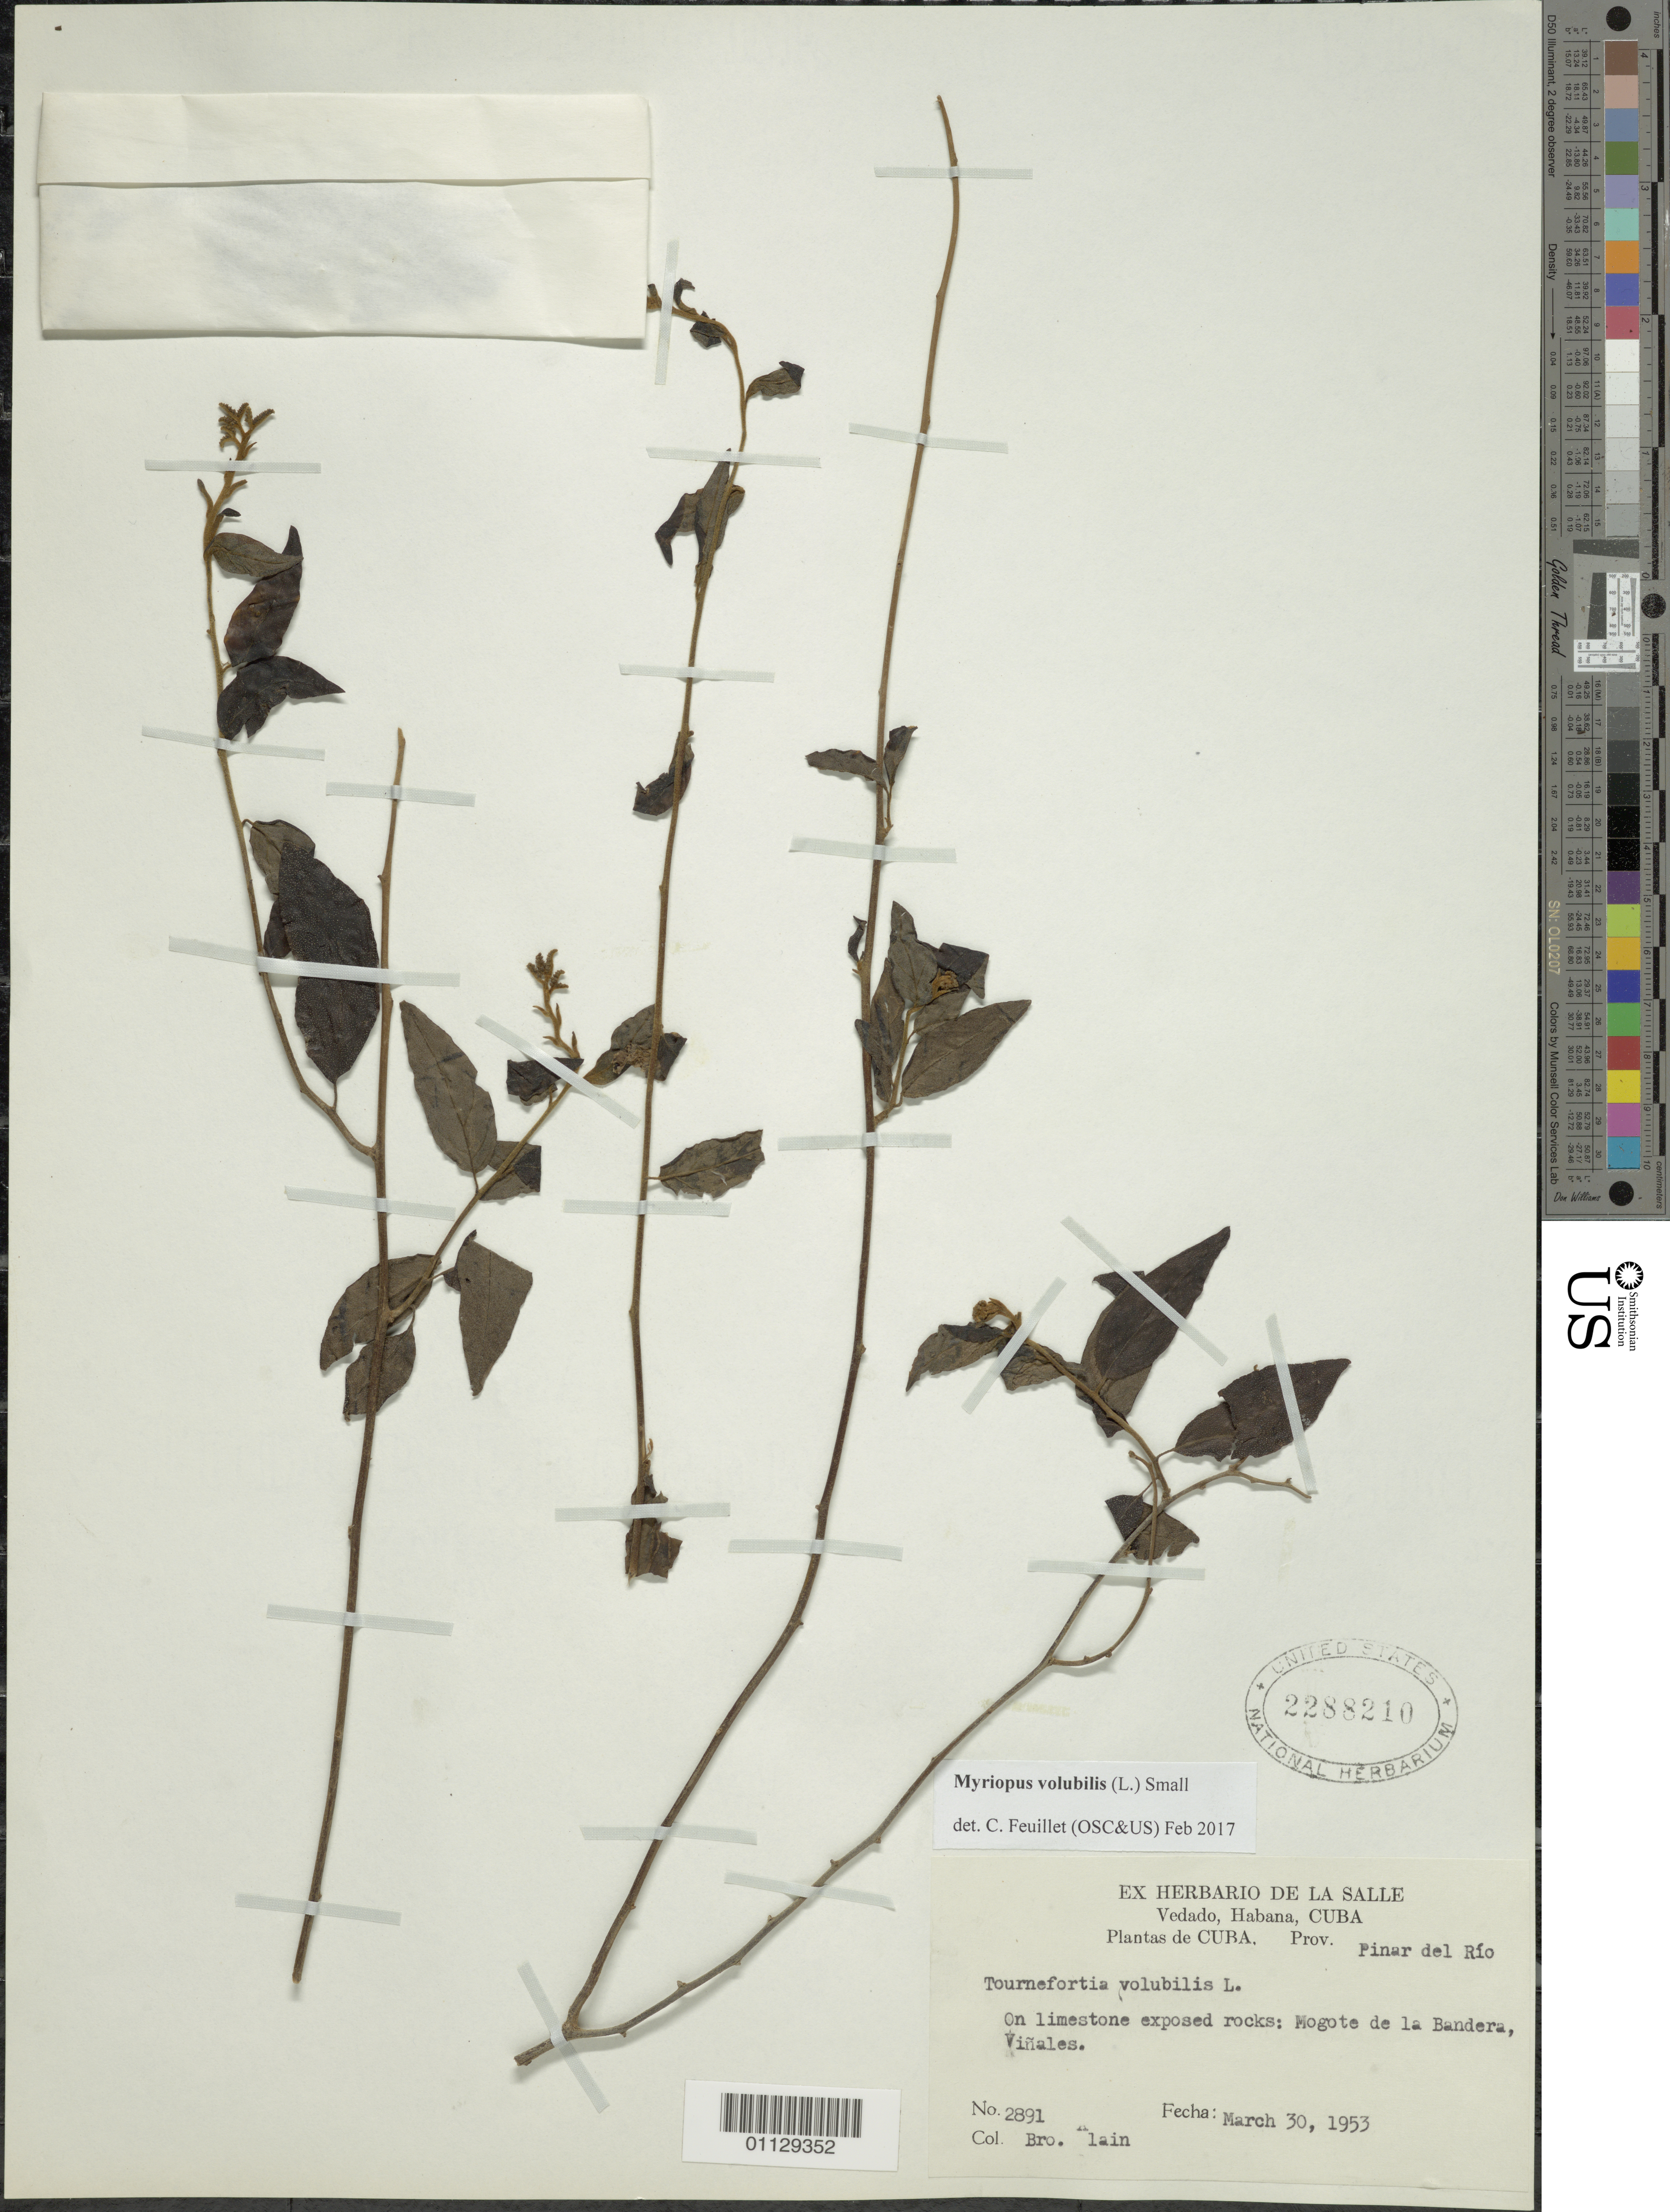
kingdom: Plantae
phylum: Tracheophyta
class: Magnoliopsida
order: Boraginales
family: Heliotropiaceae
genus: Myriopus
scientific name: Myriopus volubilis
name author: (L.) Small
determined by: Feuillet, C.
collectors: A. H. Liogier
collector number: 2891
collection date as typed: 30 Mar 1953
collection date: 1953-03-30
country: Cuba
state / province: La Habana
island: Cuba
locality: Mogote de la Bandera, Vinales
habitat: On limestone exposed rocks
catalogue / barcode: US 2288210